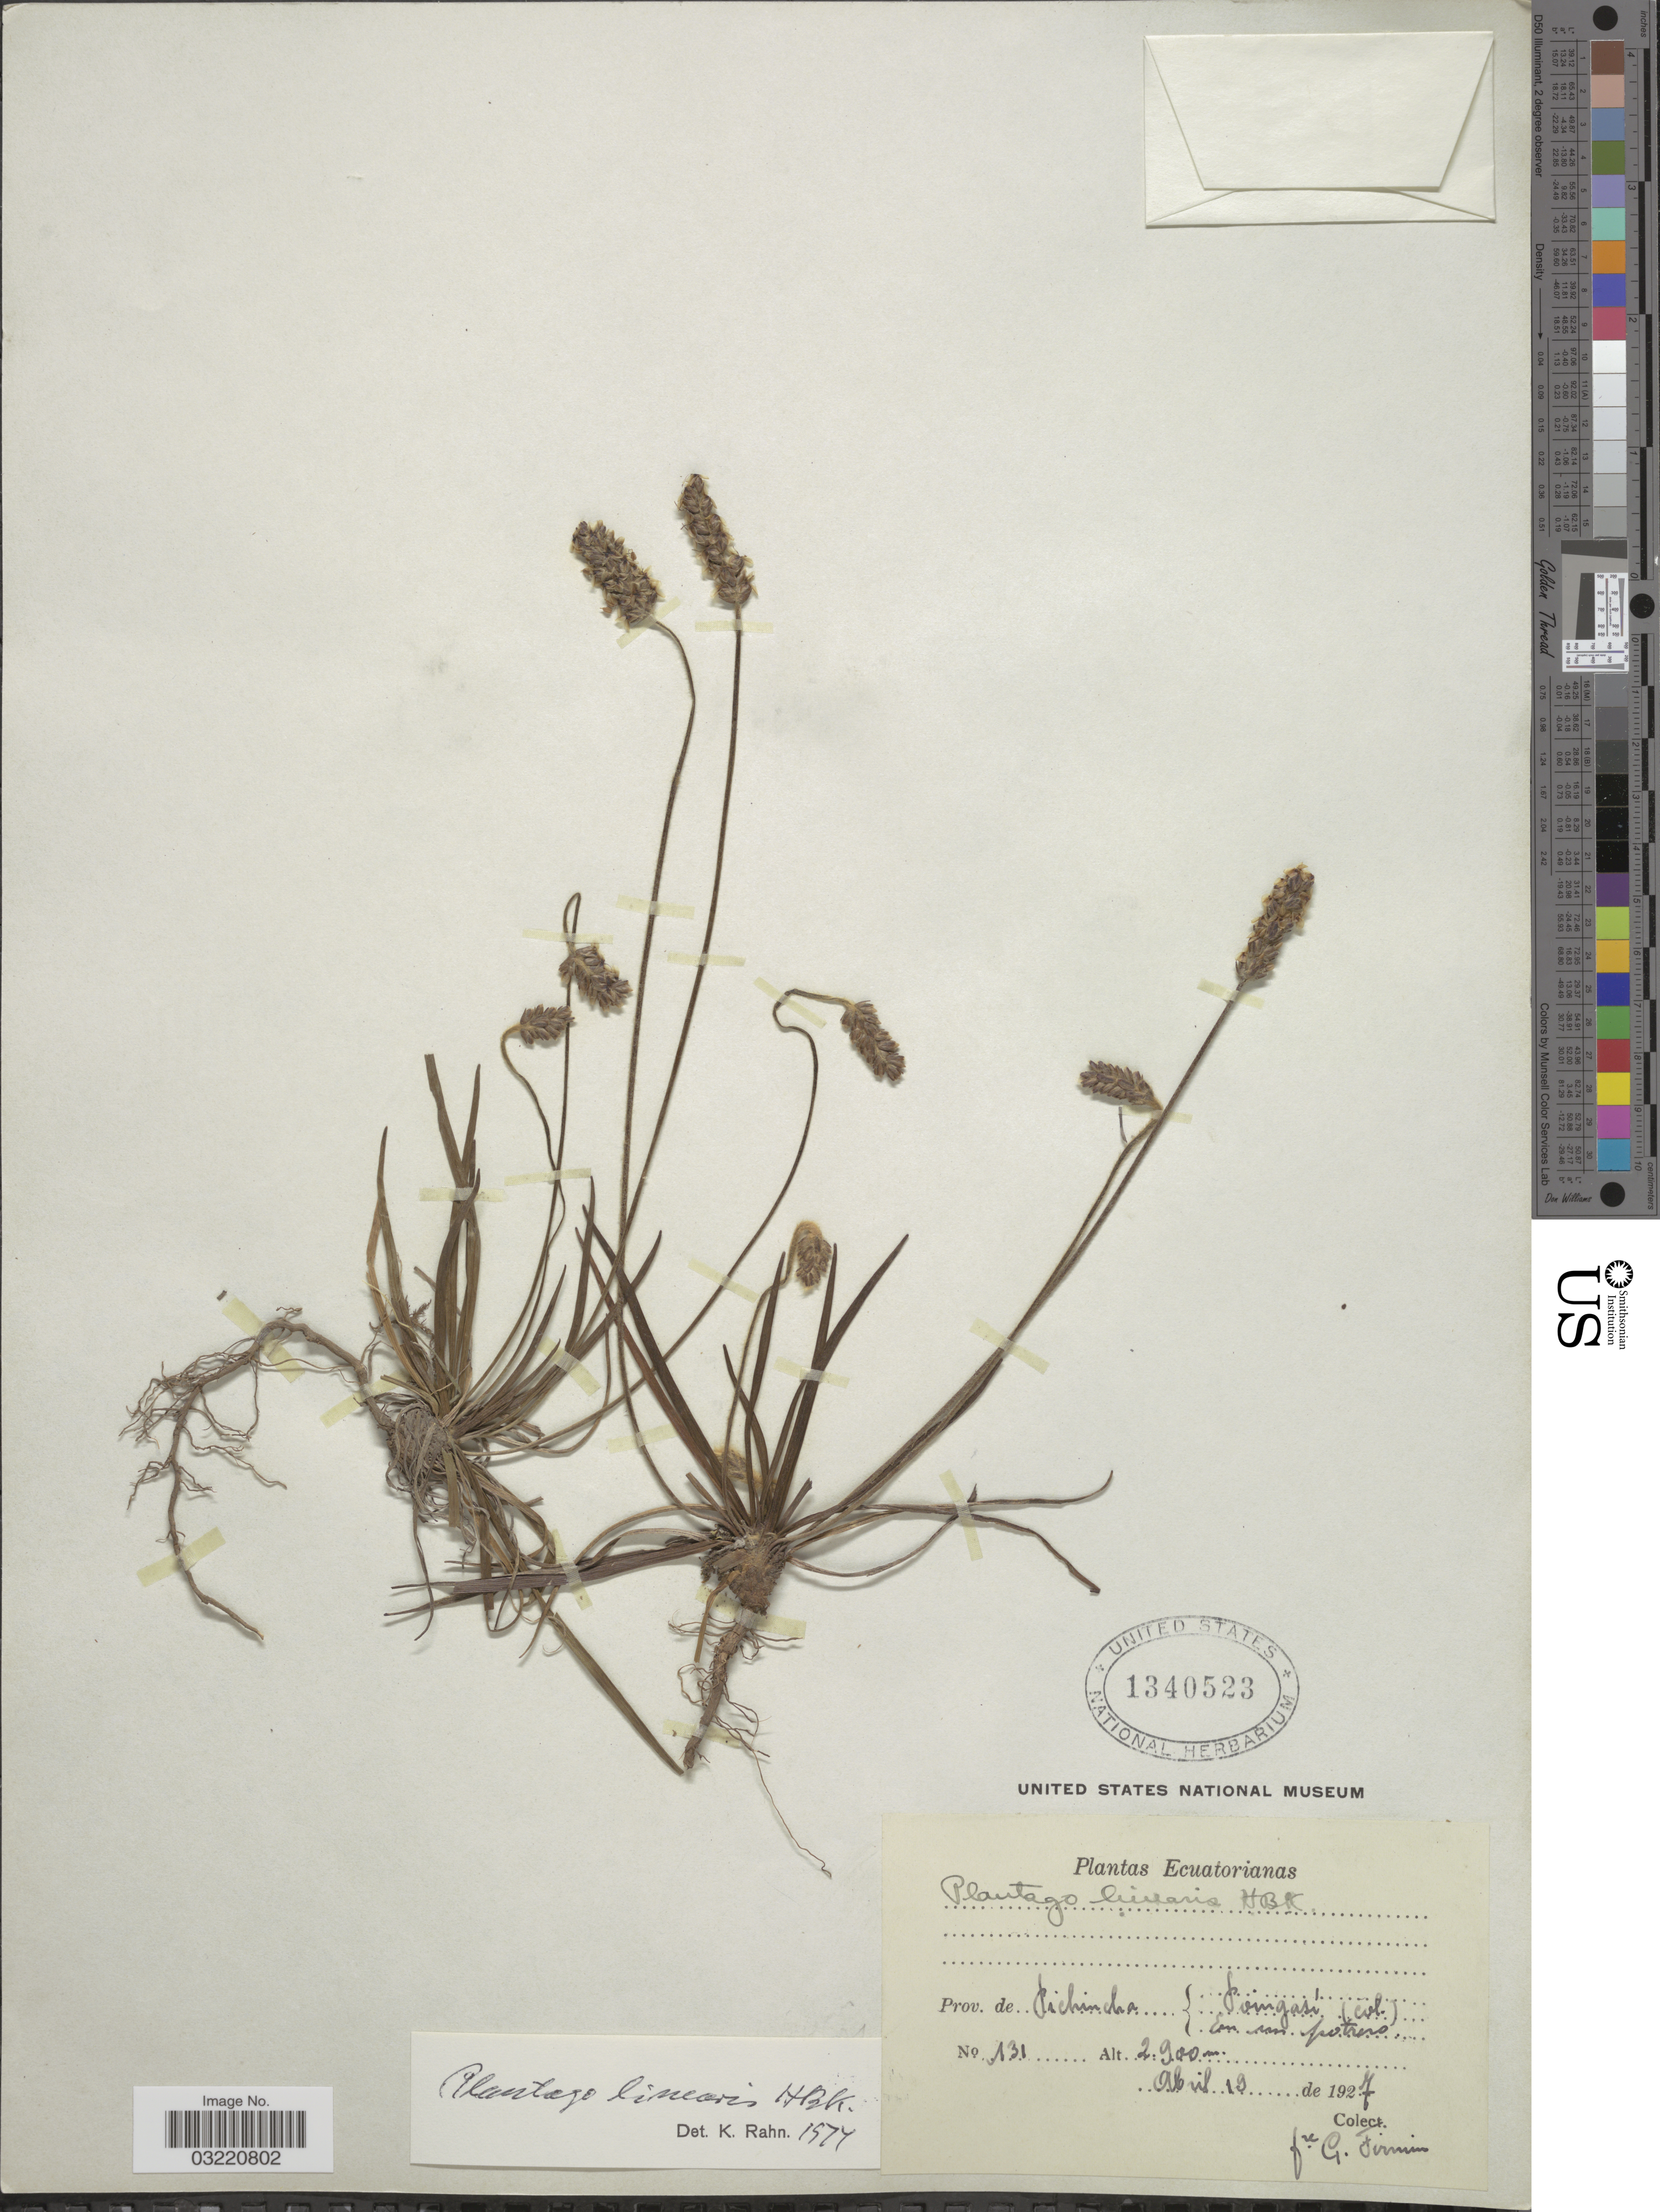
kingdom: Plantae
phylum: Tracheophyta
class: Magnoliopsida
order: Lamiales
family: Plantaginaceae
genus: Plantago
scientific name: Plantago linearis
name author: Kunth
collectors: F. Firmin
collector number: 131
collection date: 1927-04-19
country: Ecuador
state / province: Pichincha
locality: Pomgasí (col.).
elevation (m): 2900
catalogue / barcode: US 1340523